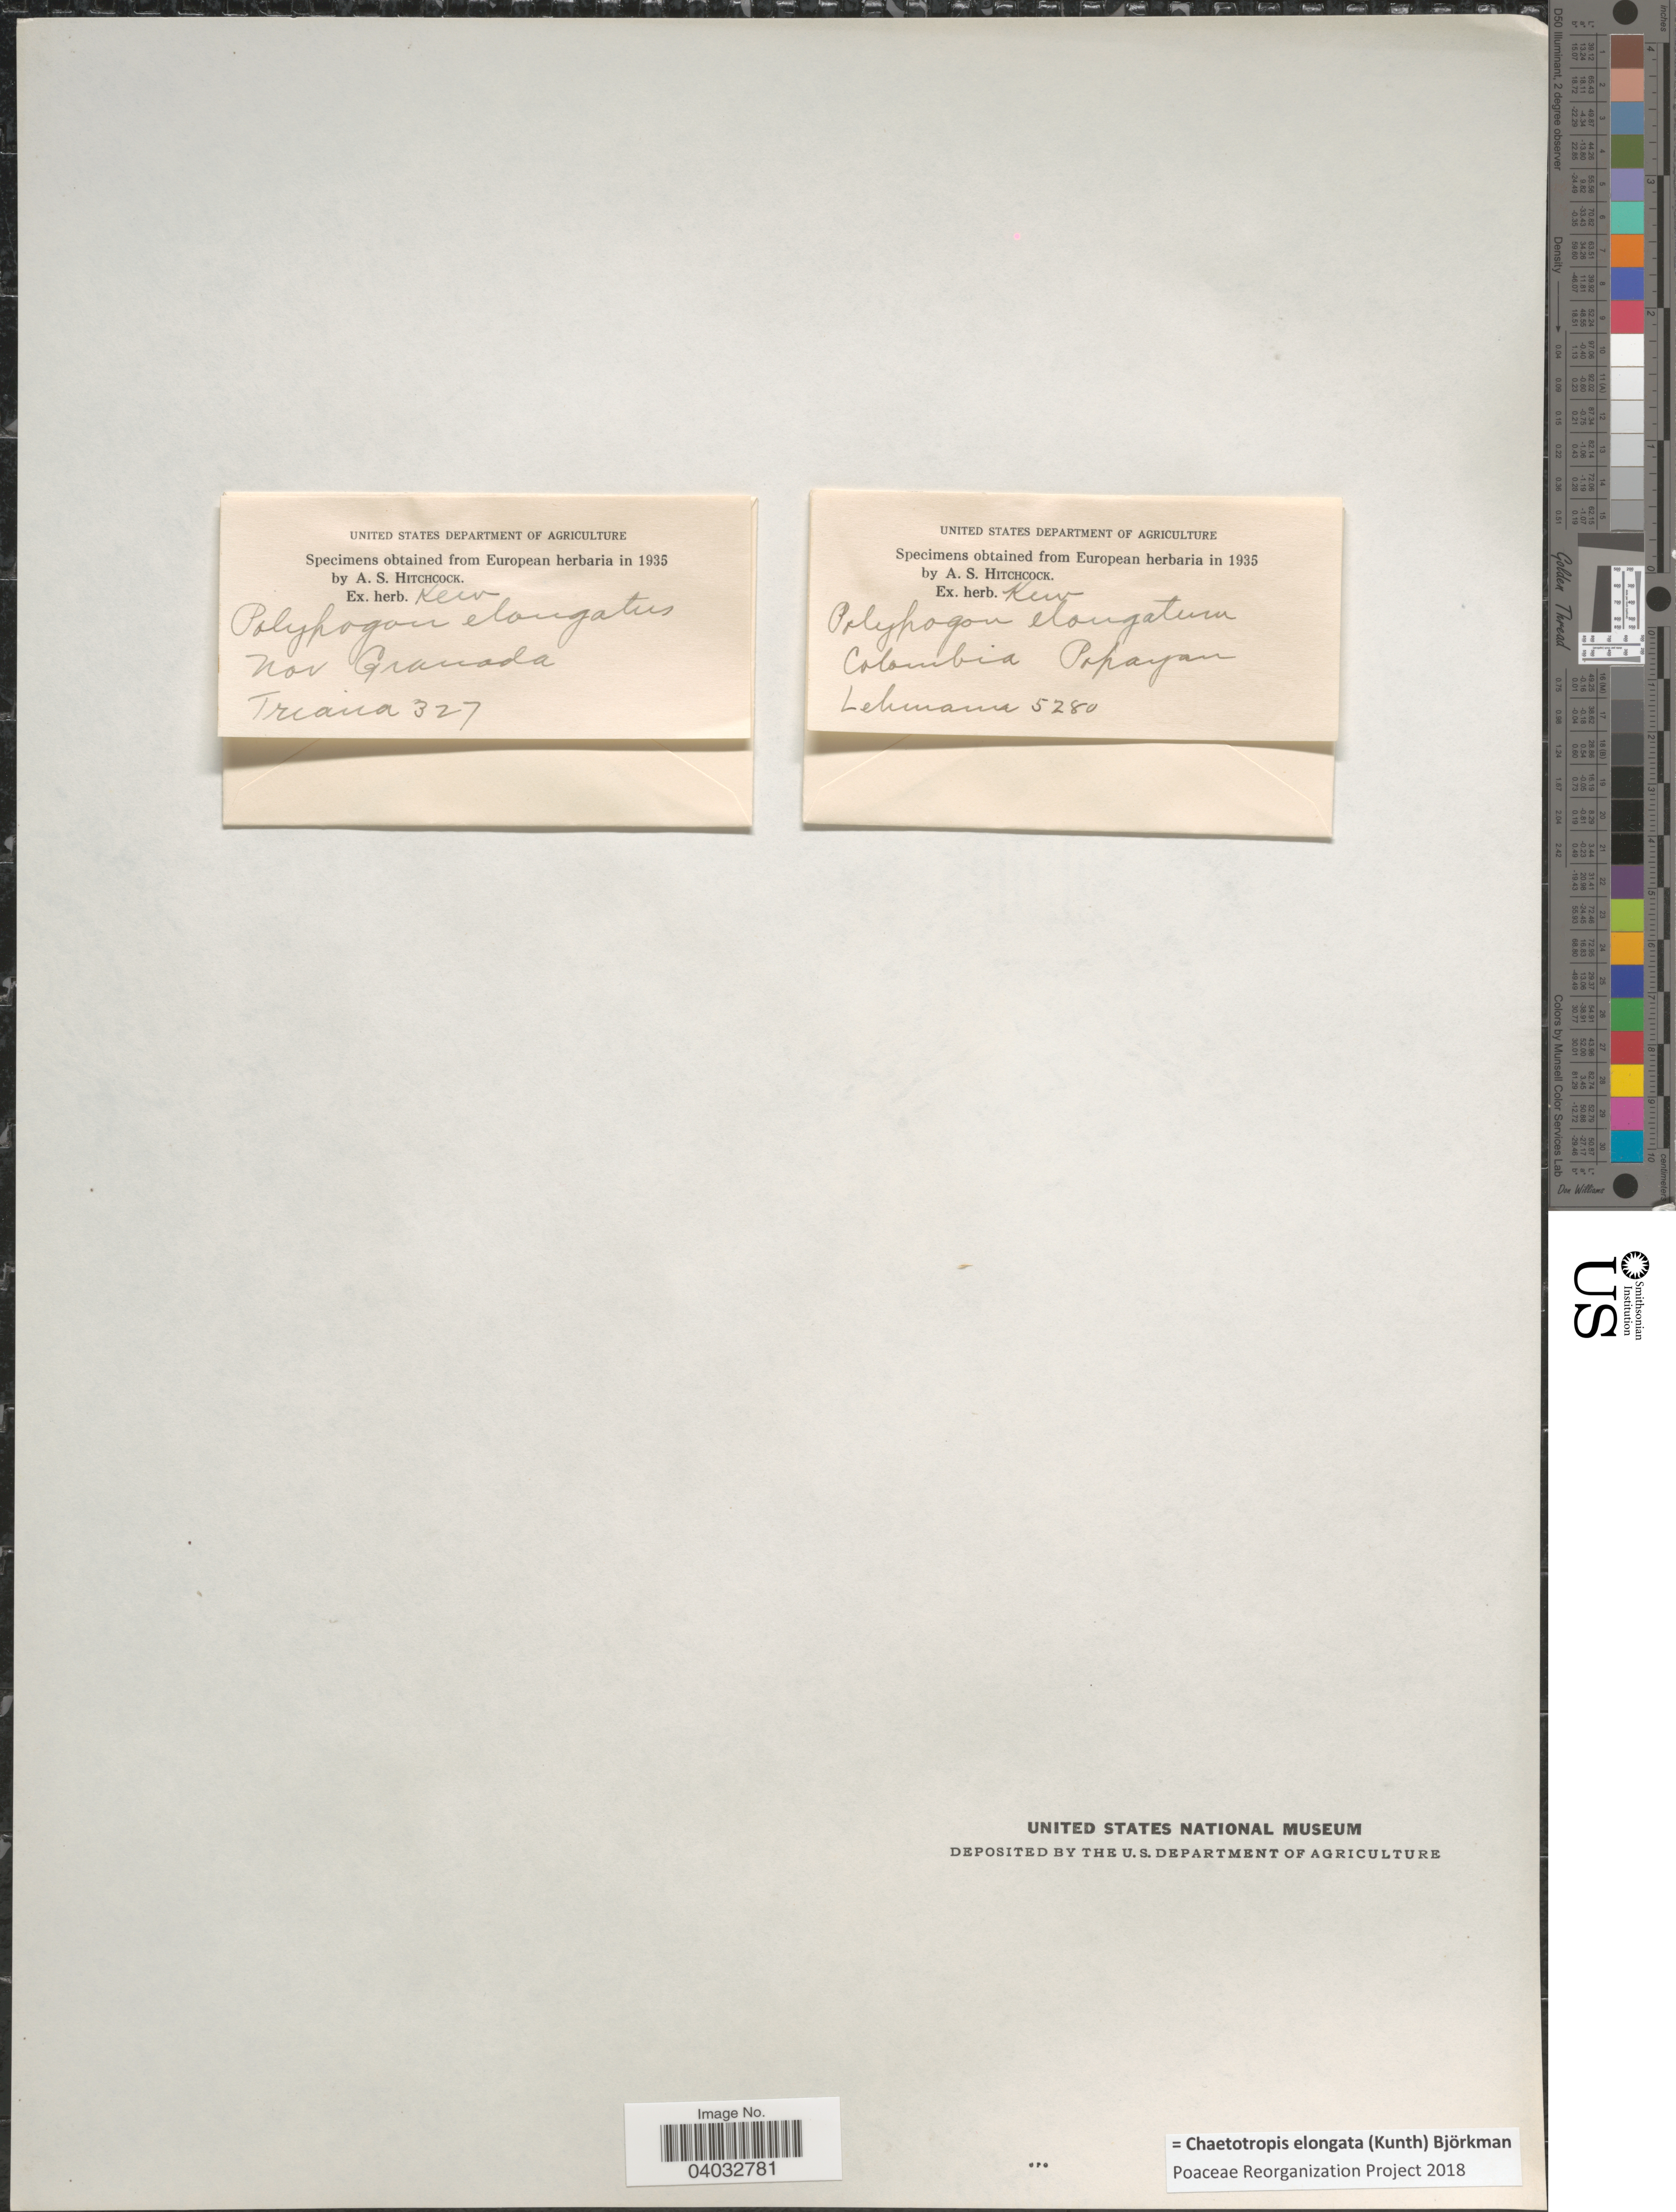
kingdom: Plantae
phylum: Tracheophyta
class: Liliopsida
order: Poales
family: Poaceae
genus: Chaetotropis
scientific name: Chaetotropis elongata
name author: (Kunth) Björkman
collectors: -. Lehmann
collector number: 5280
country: Colombia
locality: Popayan.